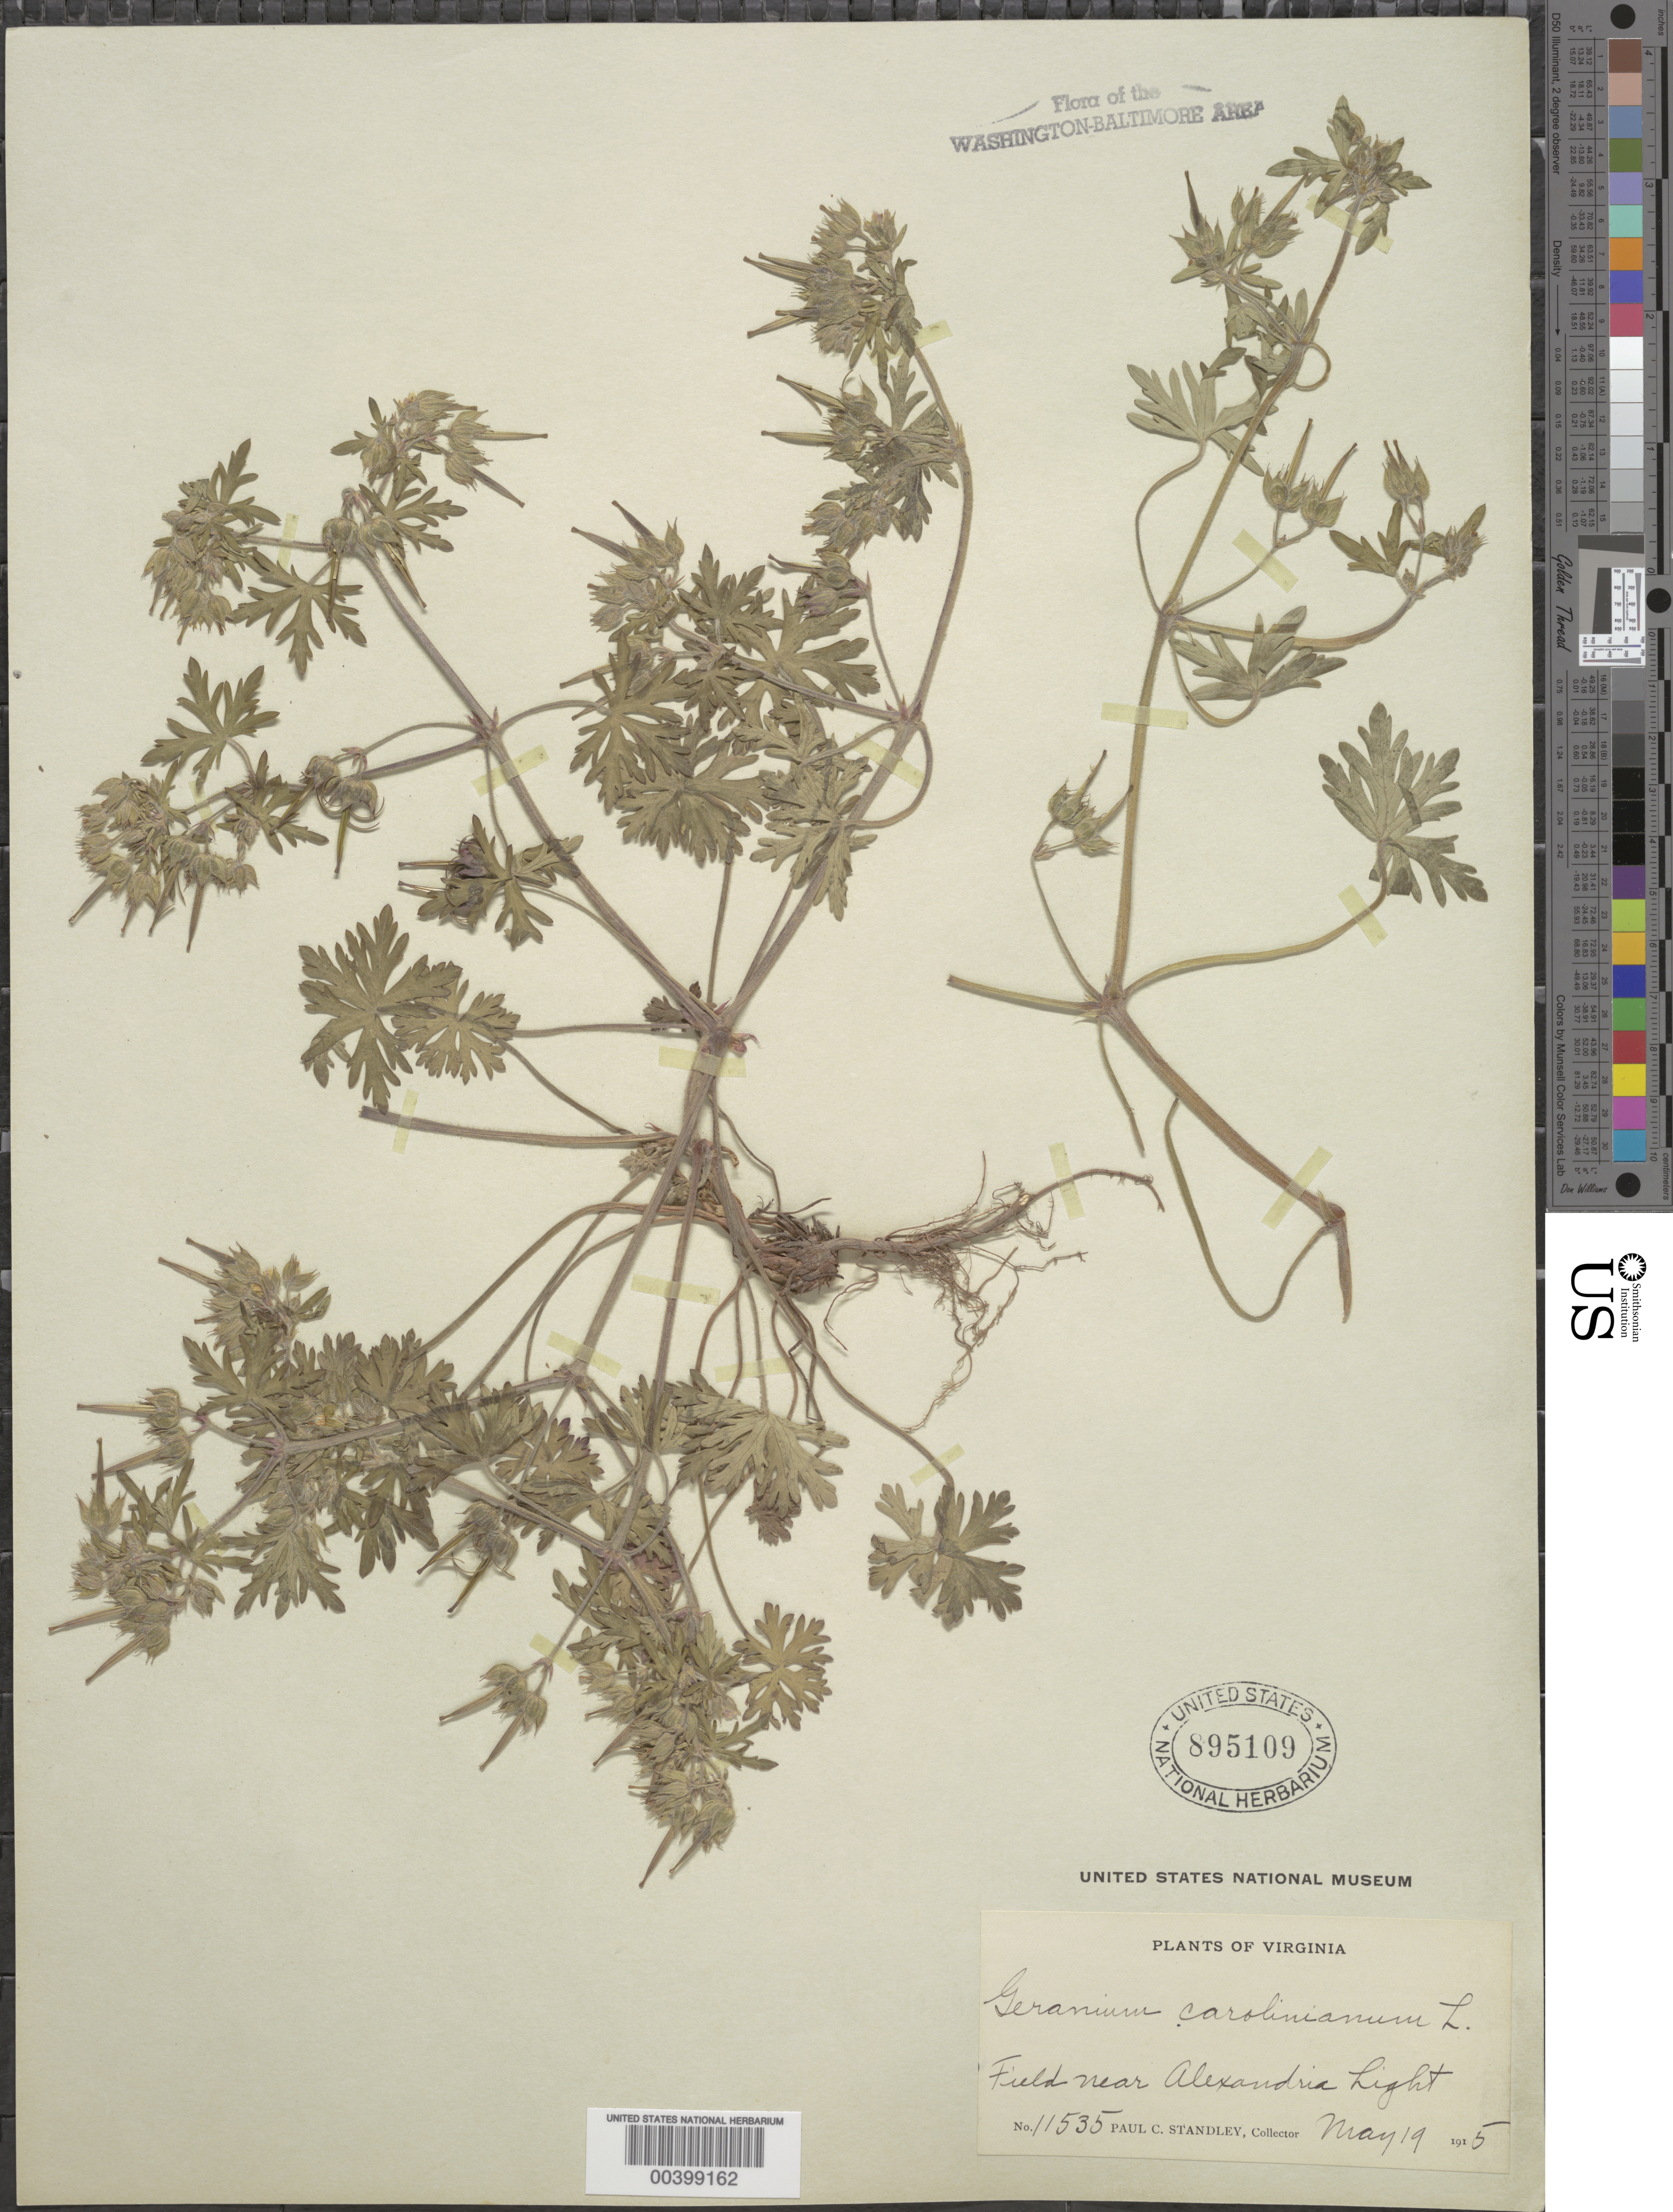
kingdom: Plantae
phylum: Tracheophyta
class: Magnoliopsida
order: Geraniales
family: Geraniaceae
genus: Geranium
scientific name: Geranium carolinianum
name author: L.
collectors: P. C. Standley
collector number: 11535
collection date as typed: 19 May 1915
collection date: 1915-05-19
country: United States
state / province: Virginia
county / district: City of Alexandria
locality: Alexandria Light vicinity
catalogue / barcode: US 895109